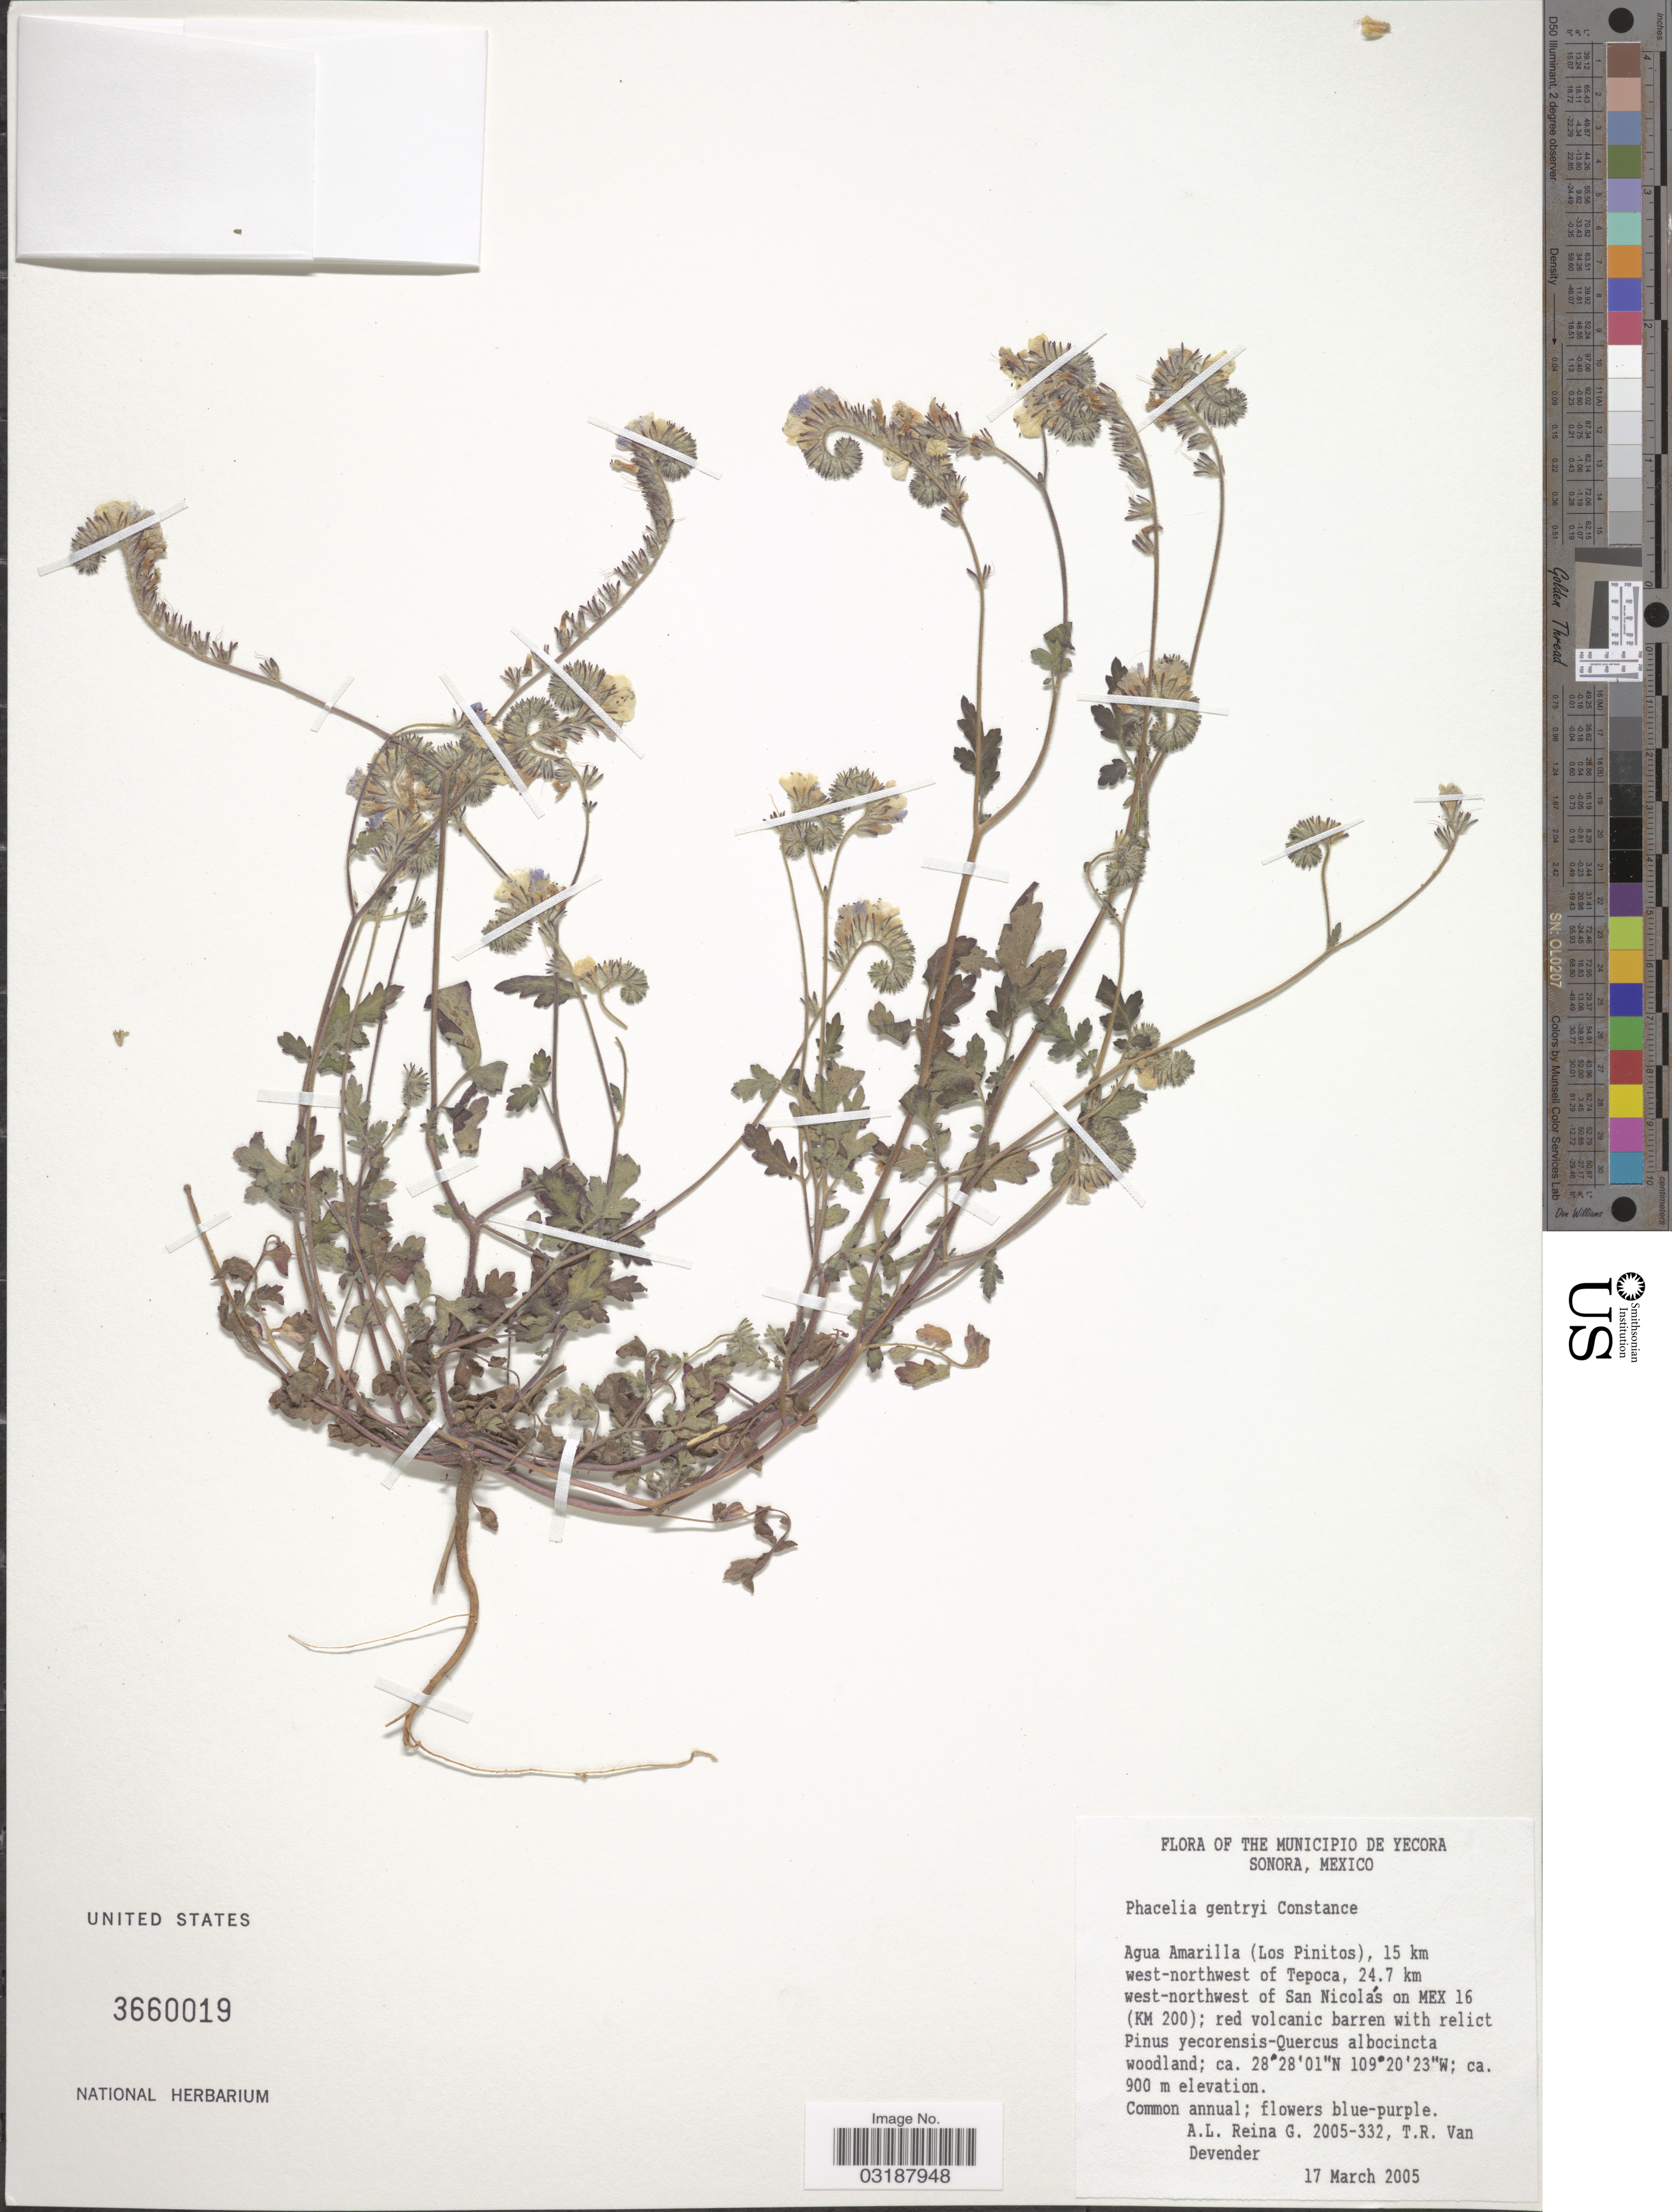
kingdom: Plantae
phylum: Tracheophyta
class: Magnoliopsida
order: Boraginales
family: Hydrophyllaceae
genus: Phacelia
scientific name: Phacelia gentryi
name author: Constance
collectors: A. L. Reina G. & T. R. Van Devender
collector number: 2005-332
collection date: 2005-03-17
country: Mexico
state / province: Sonora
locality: The Municipio de Yecora, Agua Amarilla (Los Pinitos), 15 km west-northwest of Tepoca, 24.7 km west-northwest of San Nicolás on Mex 16 (KM 200).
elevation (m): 900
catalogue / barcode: US 3660019